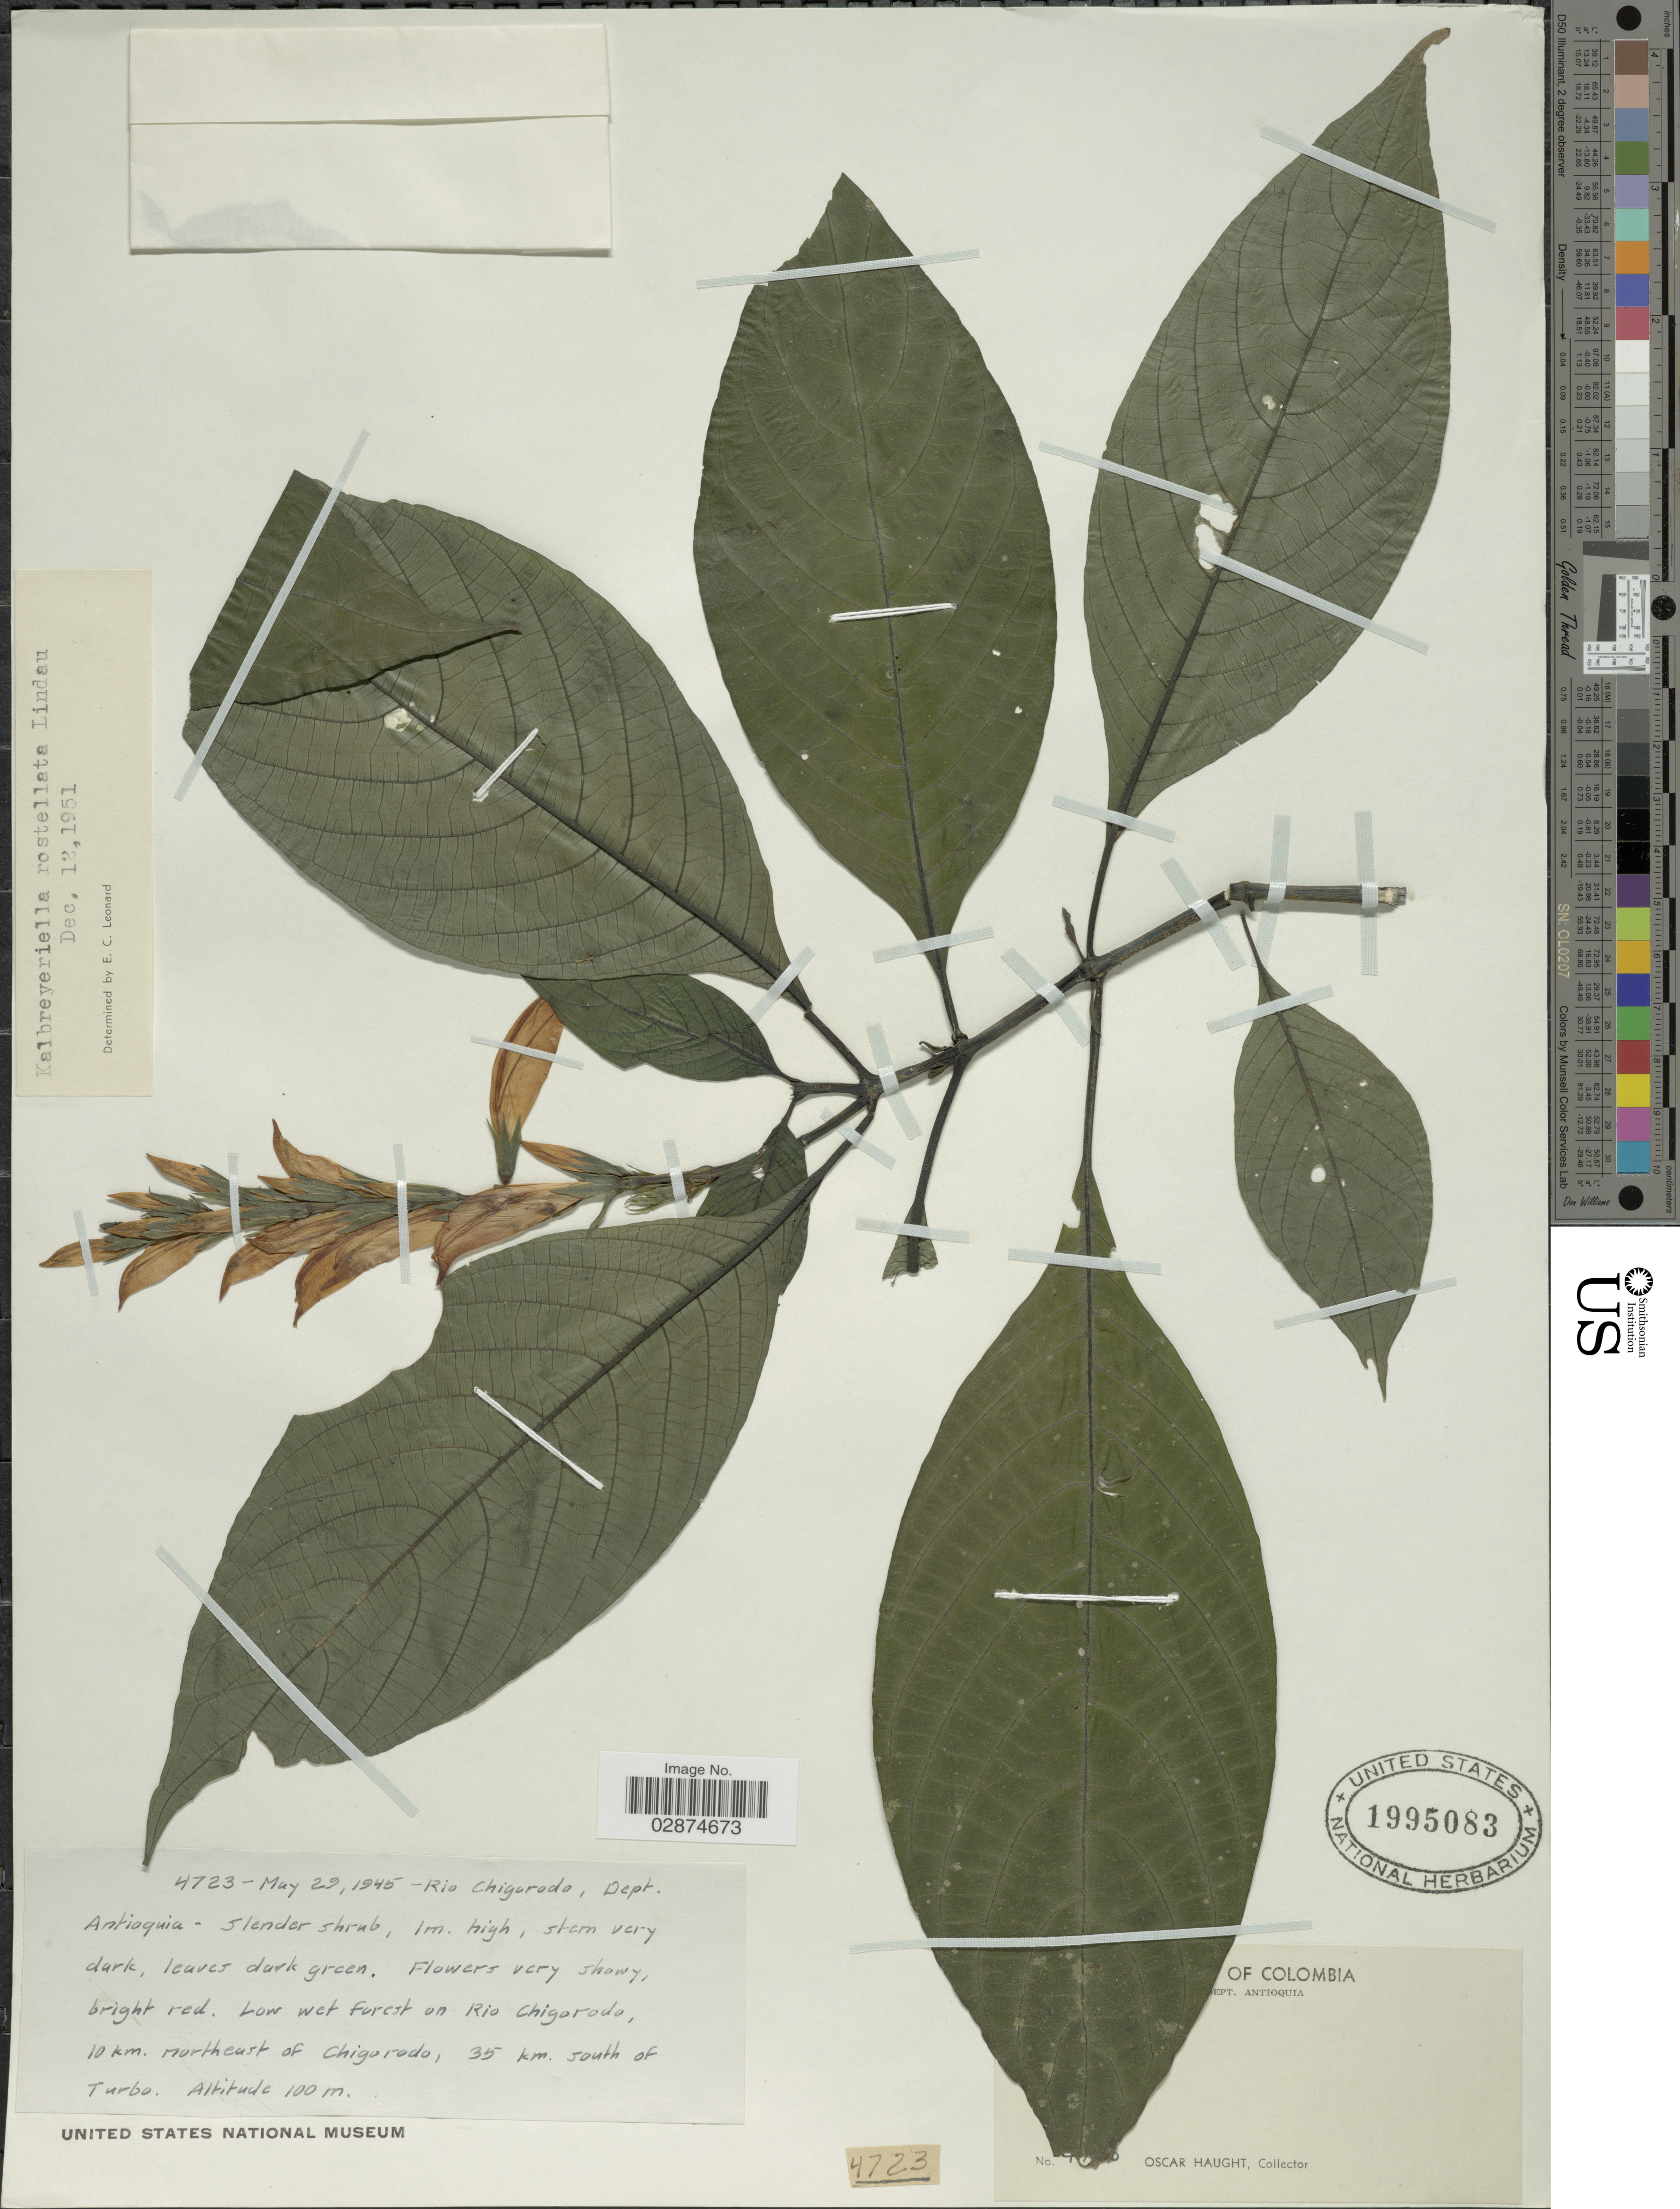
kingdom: Plantae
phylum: Tracheophyta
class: Magnoliopsida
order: Lamiales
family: Acanthaceae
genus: Kalbreyeriella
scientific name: Kalbreyeriella rostellata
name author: Lindau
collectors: O. Haught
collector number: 4723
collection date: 1945-05-29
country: Colombia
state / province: Antioquia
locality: Rio Chigorodo, Dept. Antioquia, on Rio Chigorodo, 10 km. northeast of Chigorodo, 35 km. south of Turbo.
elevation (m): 100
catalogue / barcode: US 1995083